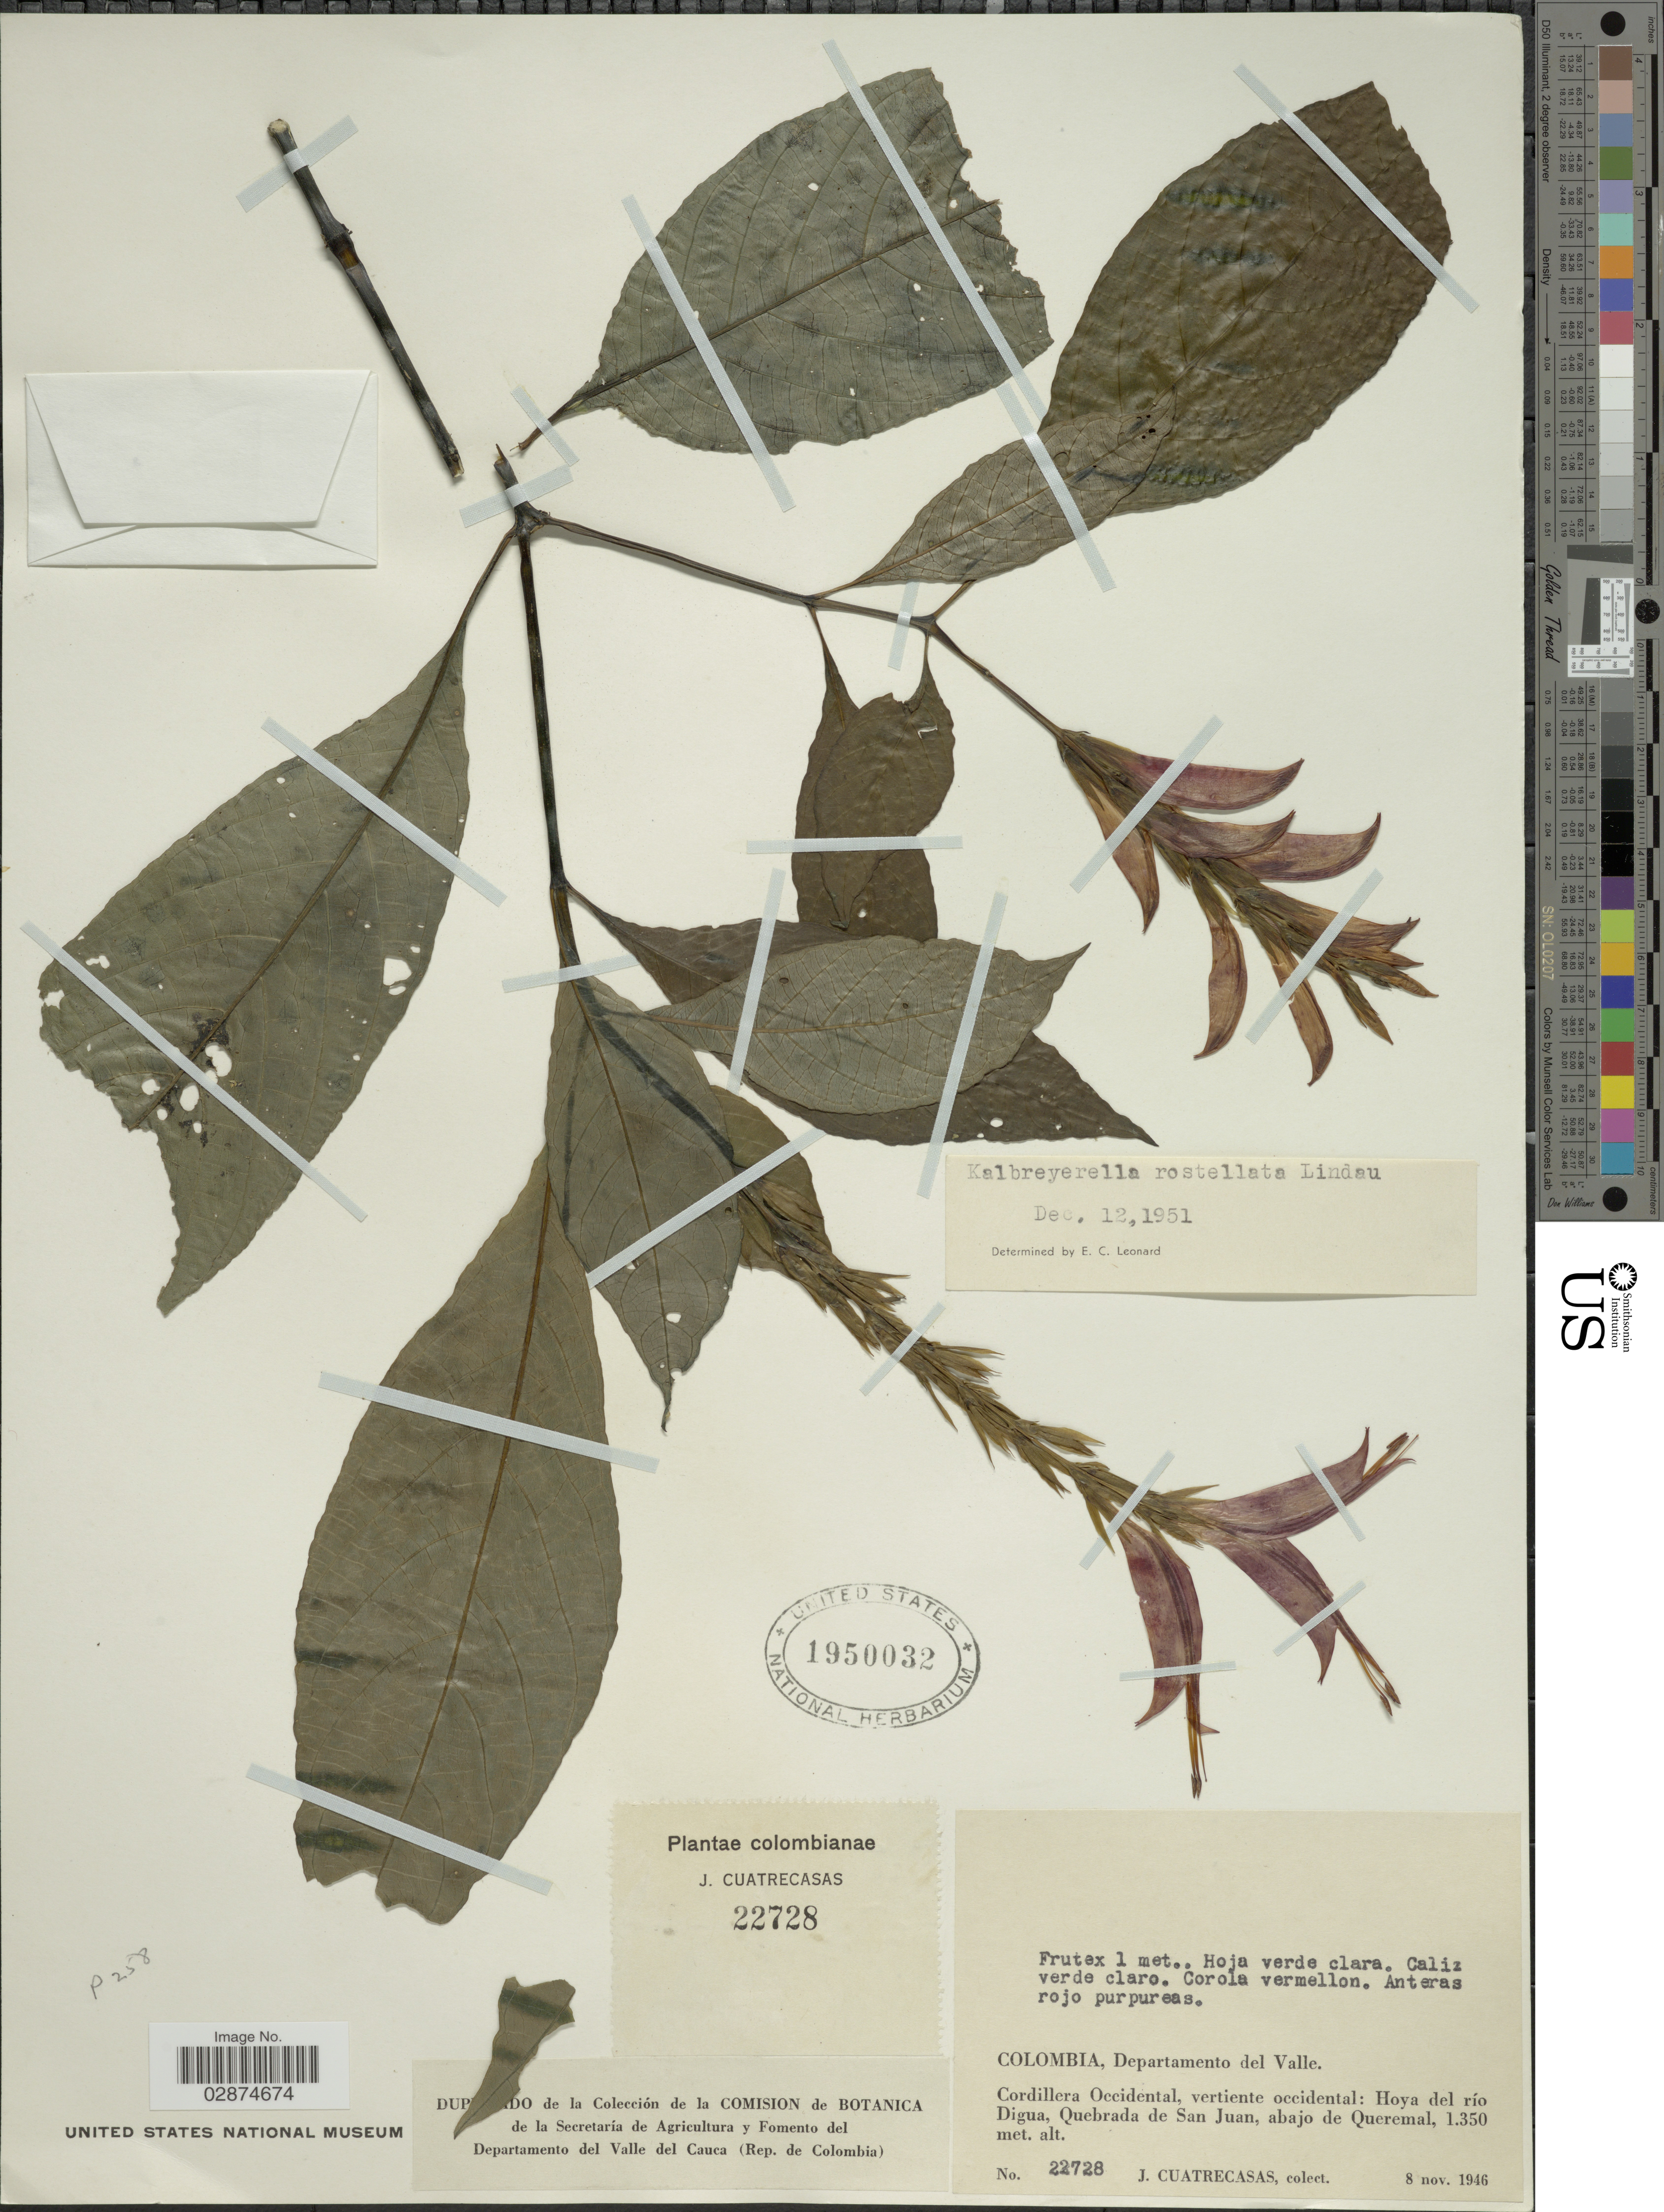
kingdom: Plantae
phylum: Tracheophyta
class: Magnoliopsida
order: Lamiales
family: Acanthaceae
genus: Kalbreyeriella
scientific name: Kalbreyeriella rostellata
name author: Lindau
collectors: J. Cuatrecasas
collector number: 22728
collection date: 1946-11-08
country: Colombia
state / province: Valle del Cauca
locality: Departamento del Valle. Cordillera Occidental, vertiente occidental: Hoya del río Digua, Quebrada de San Juan, abajo de Queremal.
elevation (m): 1350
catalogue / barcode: US 1950032